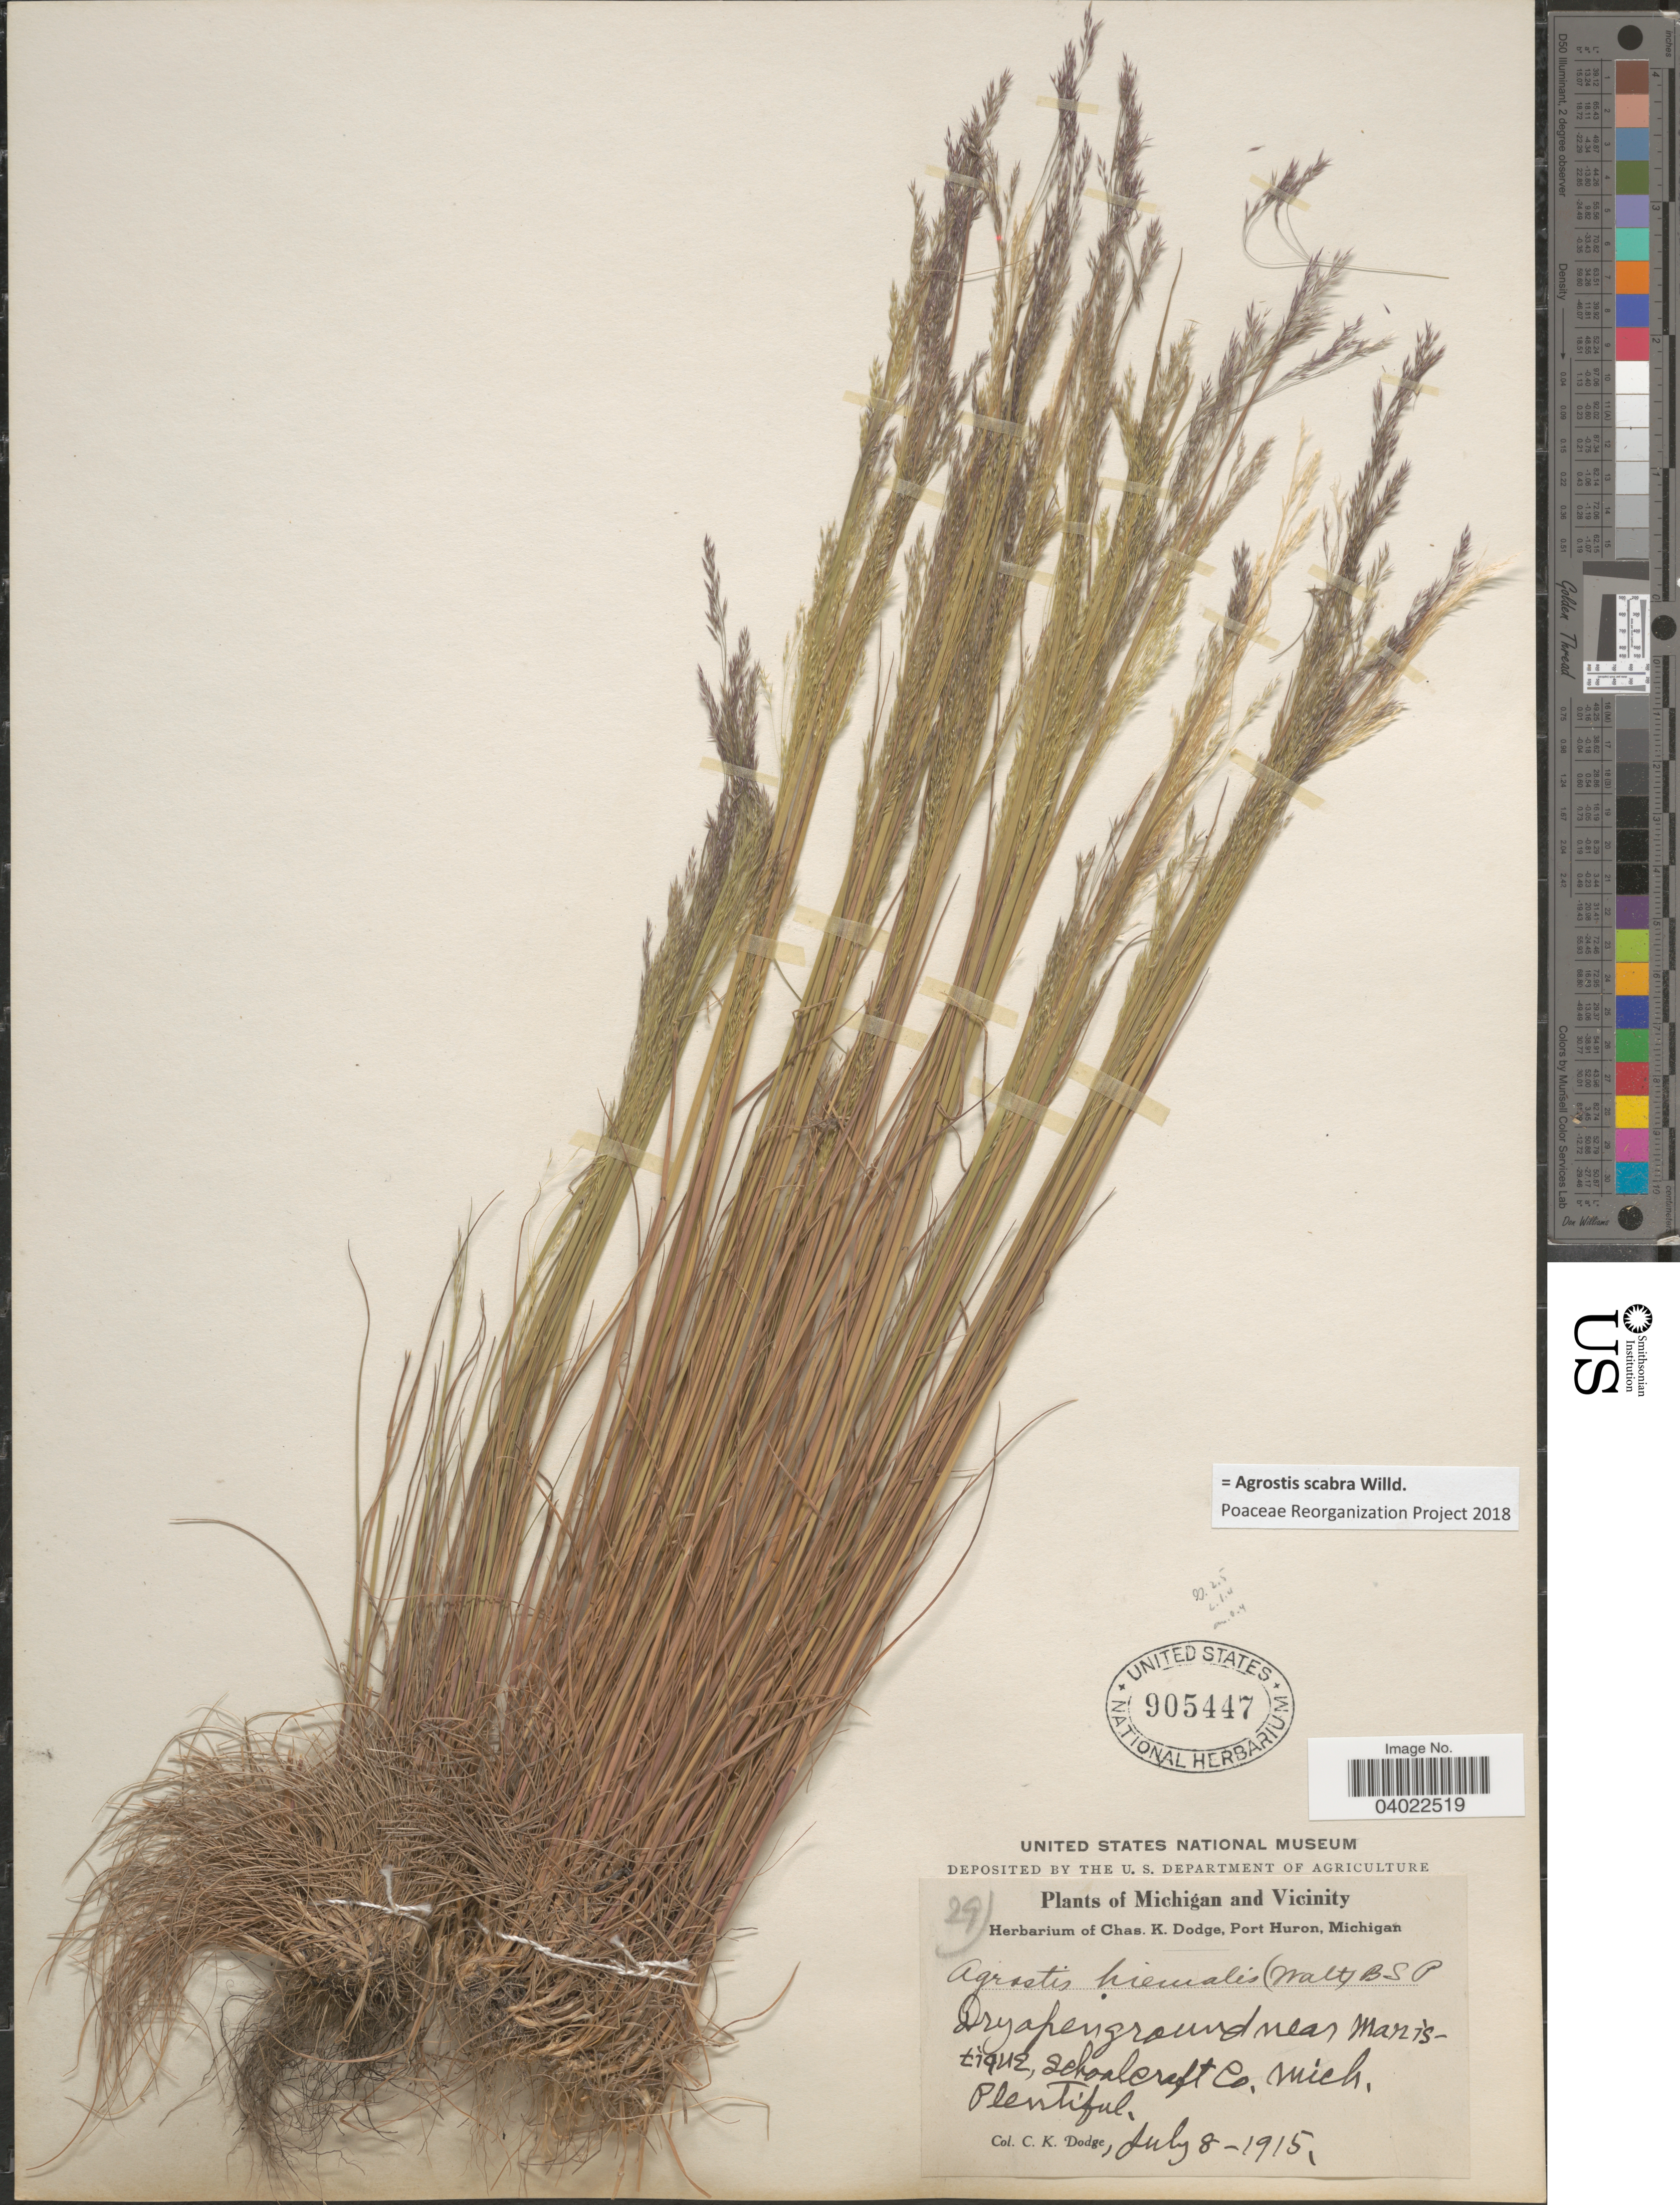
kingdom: Plantae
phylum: Tracheophyta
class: Liliopsida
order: Poales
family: Poaceae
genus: Agrostis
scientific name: Agrostis scabra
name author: Willd.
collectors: C. Dodge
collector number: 29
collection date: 1915-07-08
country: United States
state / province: Michigan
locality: Michigan and vicinity. Near Manistique, Schoolcraft Co.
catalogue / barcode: US 905447